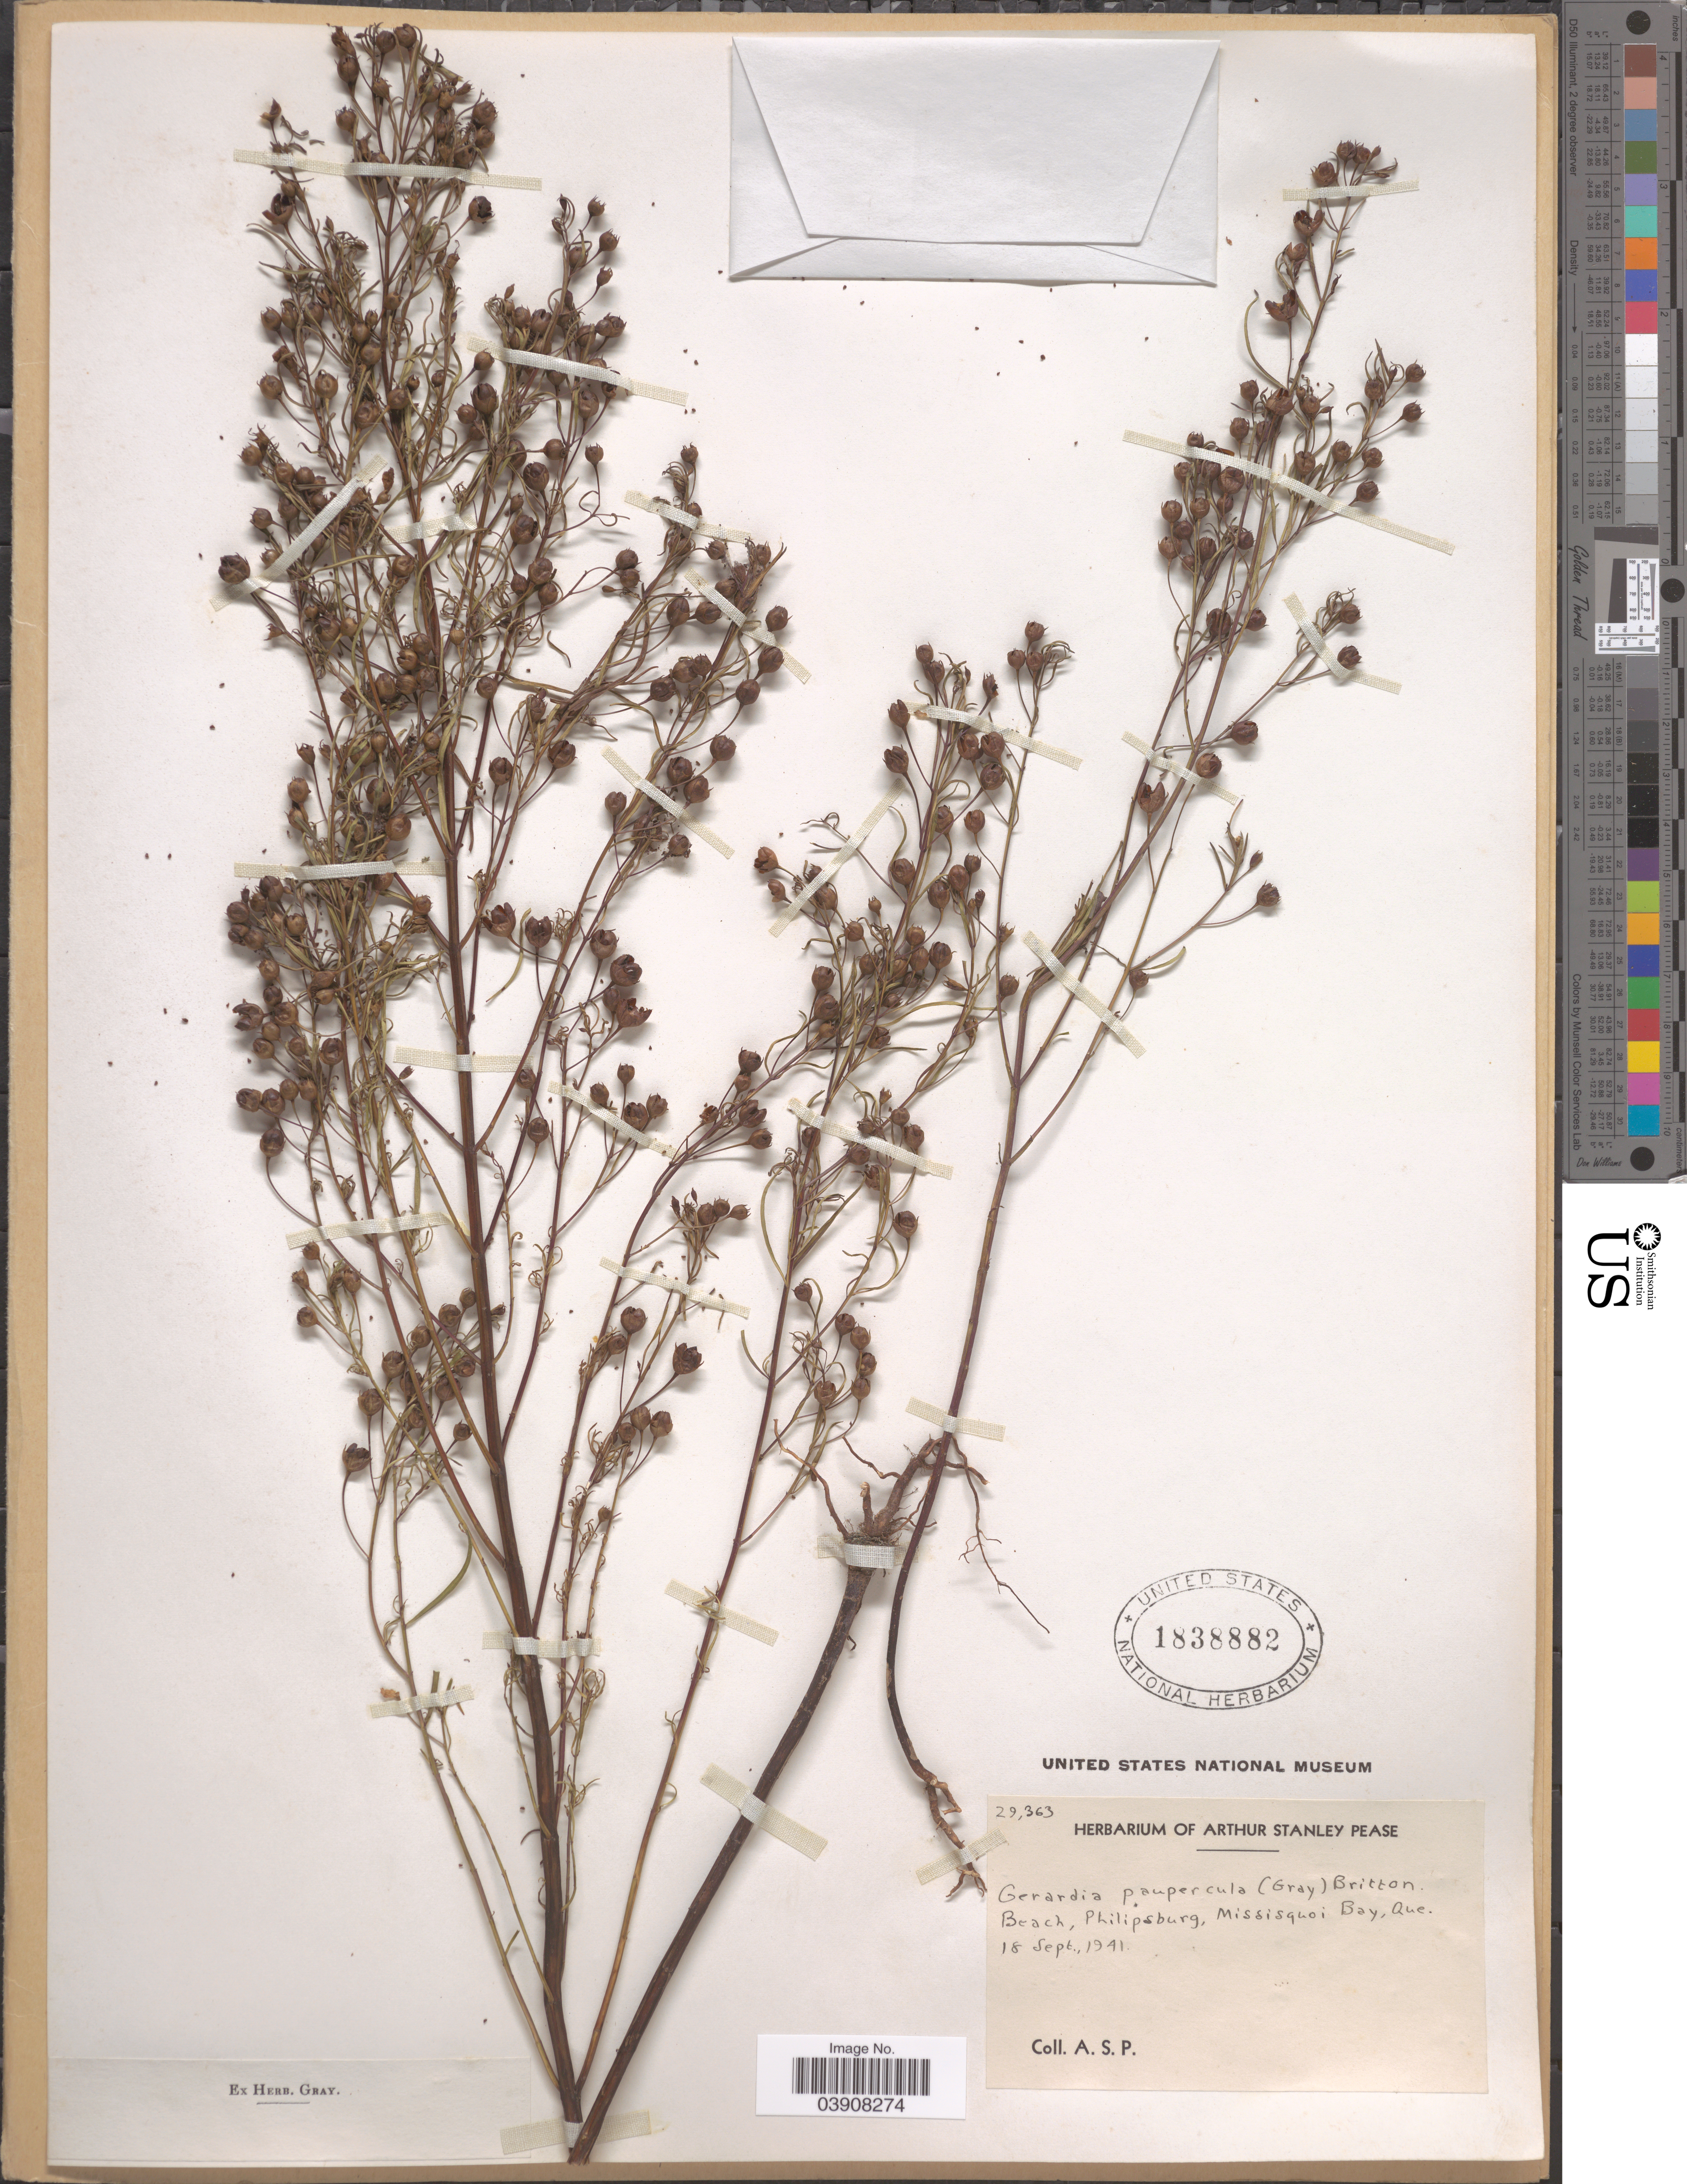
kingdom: Plantae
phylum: Tracheophyta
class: Magnoliopsida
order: Lamiales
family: Orobanchaceae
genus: Agalinis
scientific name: Agalinis paupercula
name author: (A. Gray) Britton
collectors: A. S. Pease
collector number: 29363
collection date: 1941-09-18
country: Canada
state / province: Quebec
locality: Beach, Philipsburg, Missisquoi Bay.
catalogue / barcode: US 1838882